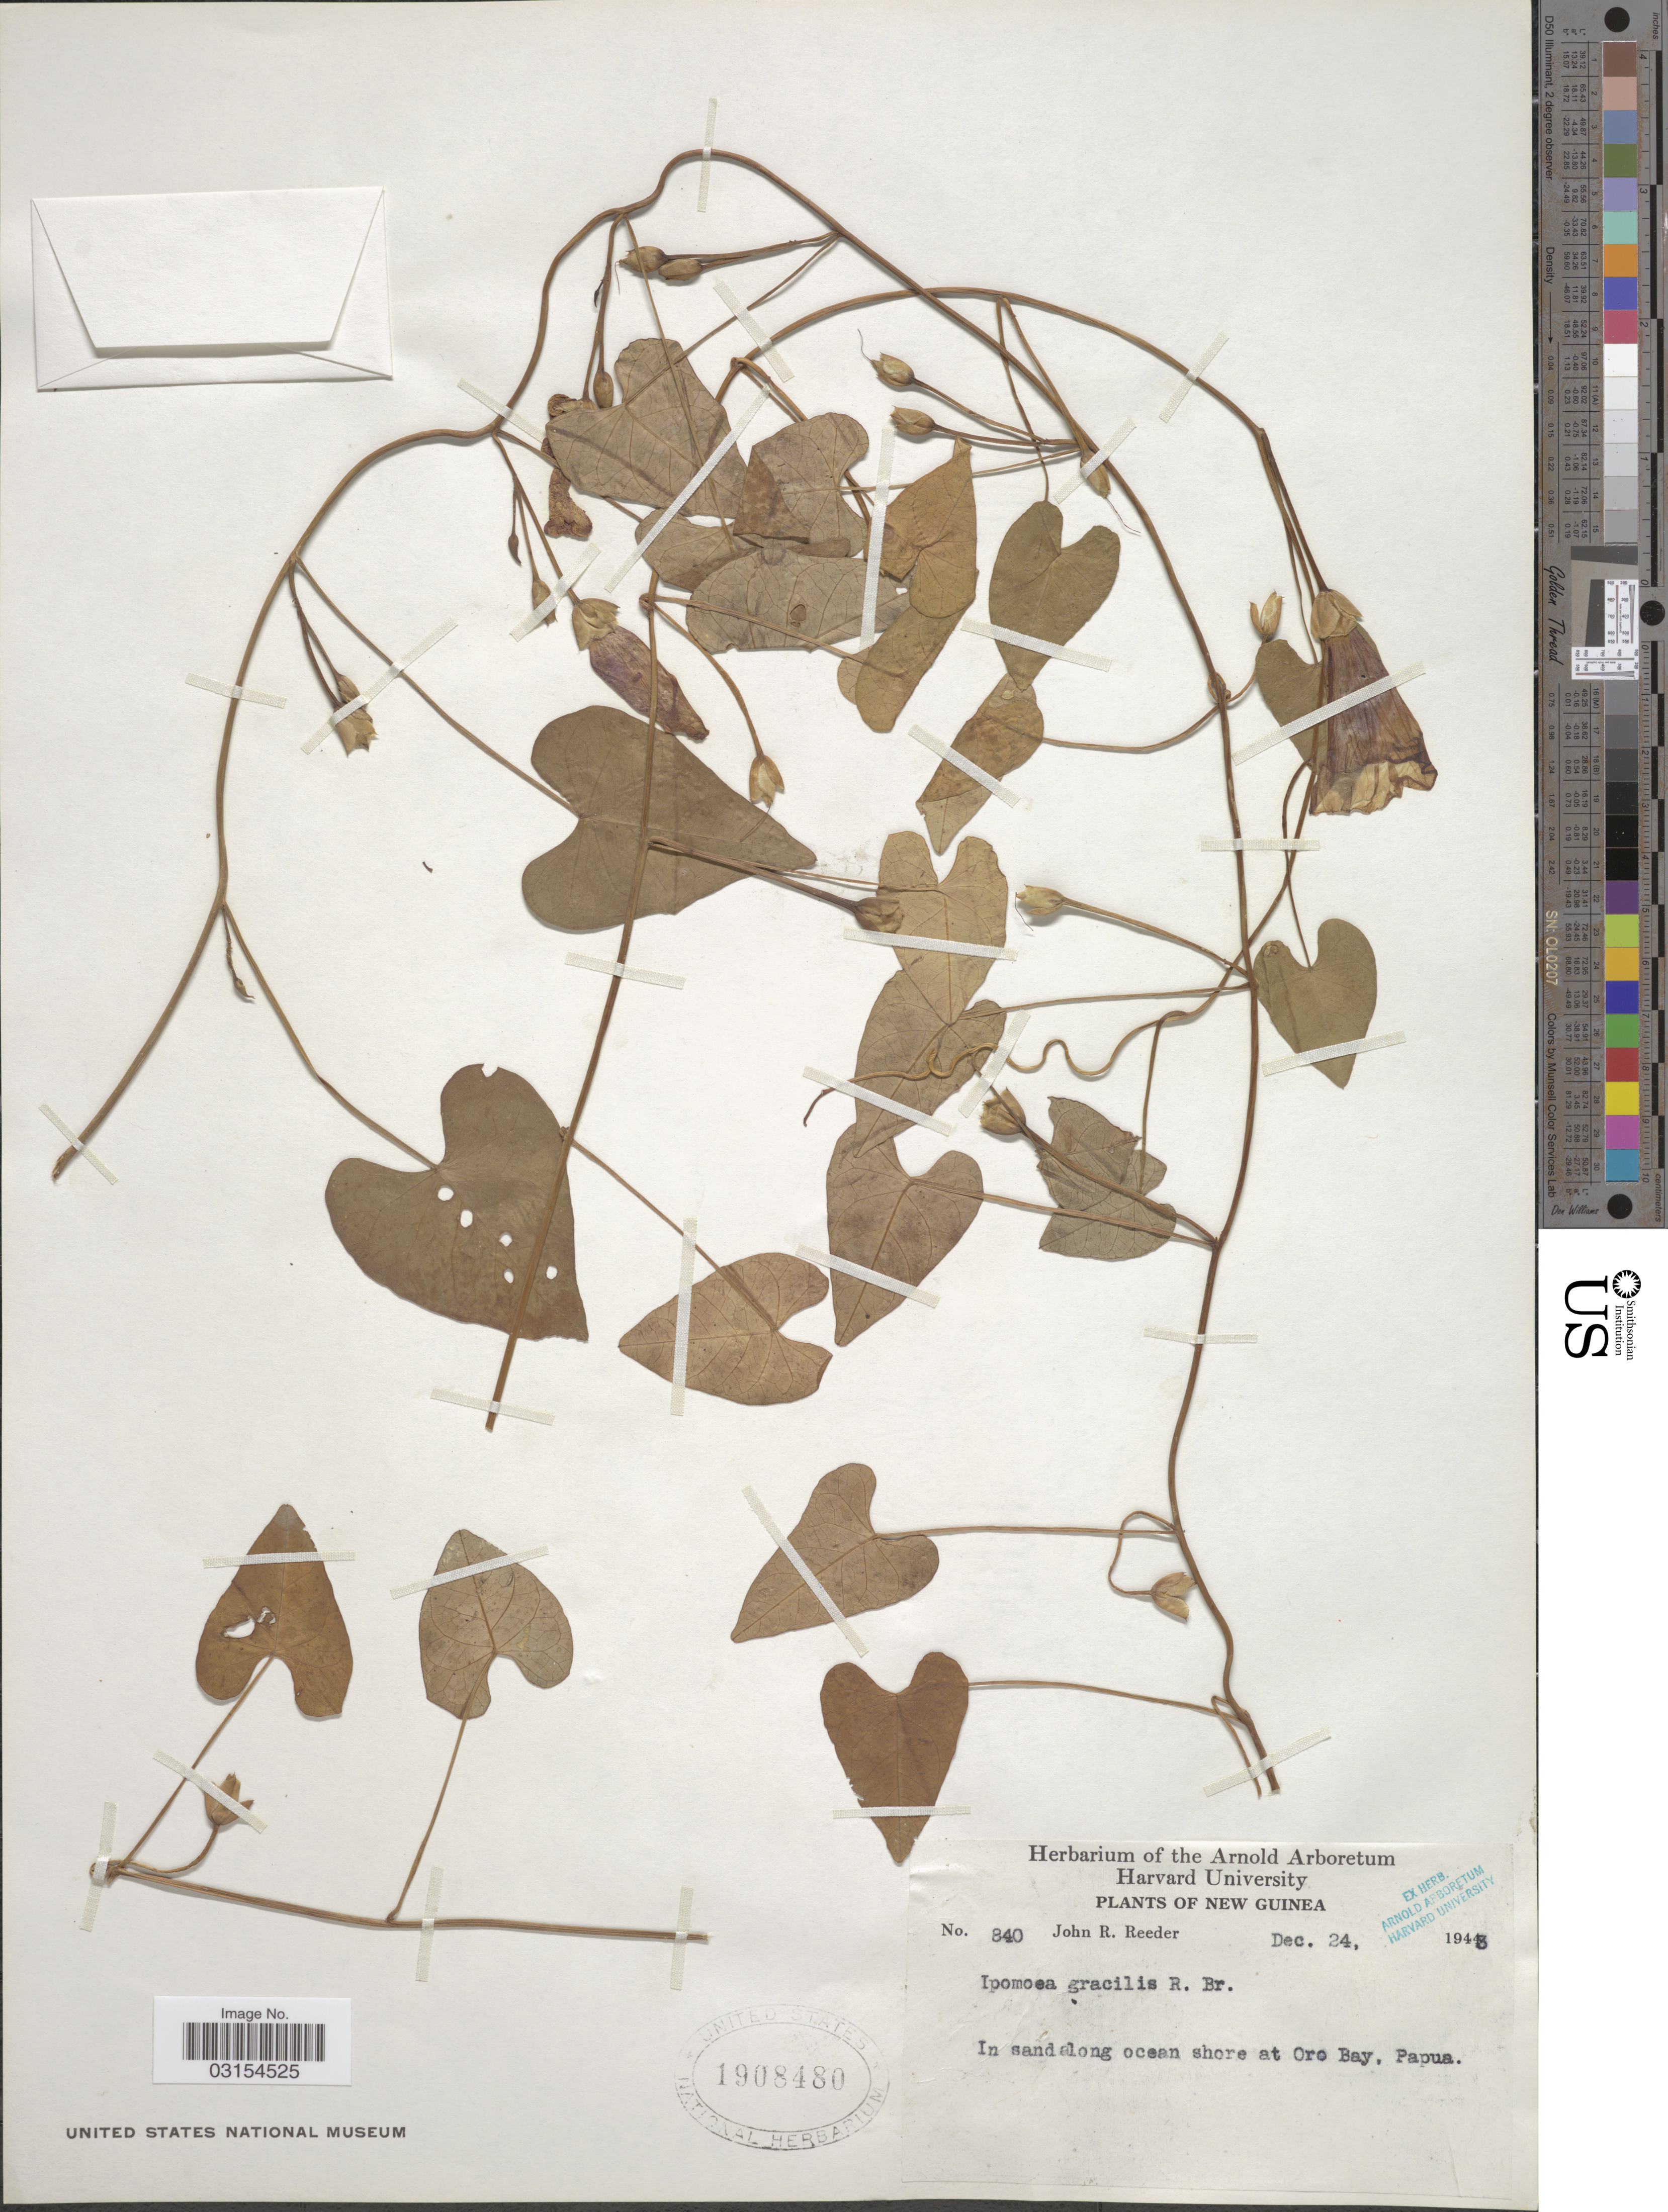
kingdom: Plantae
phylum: Tracheophyta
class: Magnoliopsida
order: Solanales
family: Convolvulaceae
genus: Ipomoea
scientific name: Ipomoea littoralis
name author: Blume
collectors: J. R. Reeder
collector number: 840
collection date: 1943-12-24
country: Papua New Guinea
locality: New Guinea. In sand along ocean shore at Oro Bay.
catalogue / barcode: US 1908480